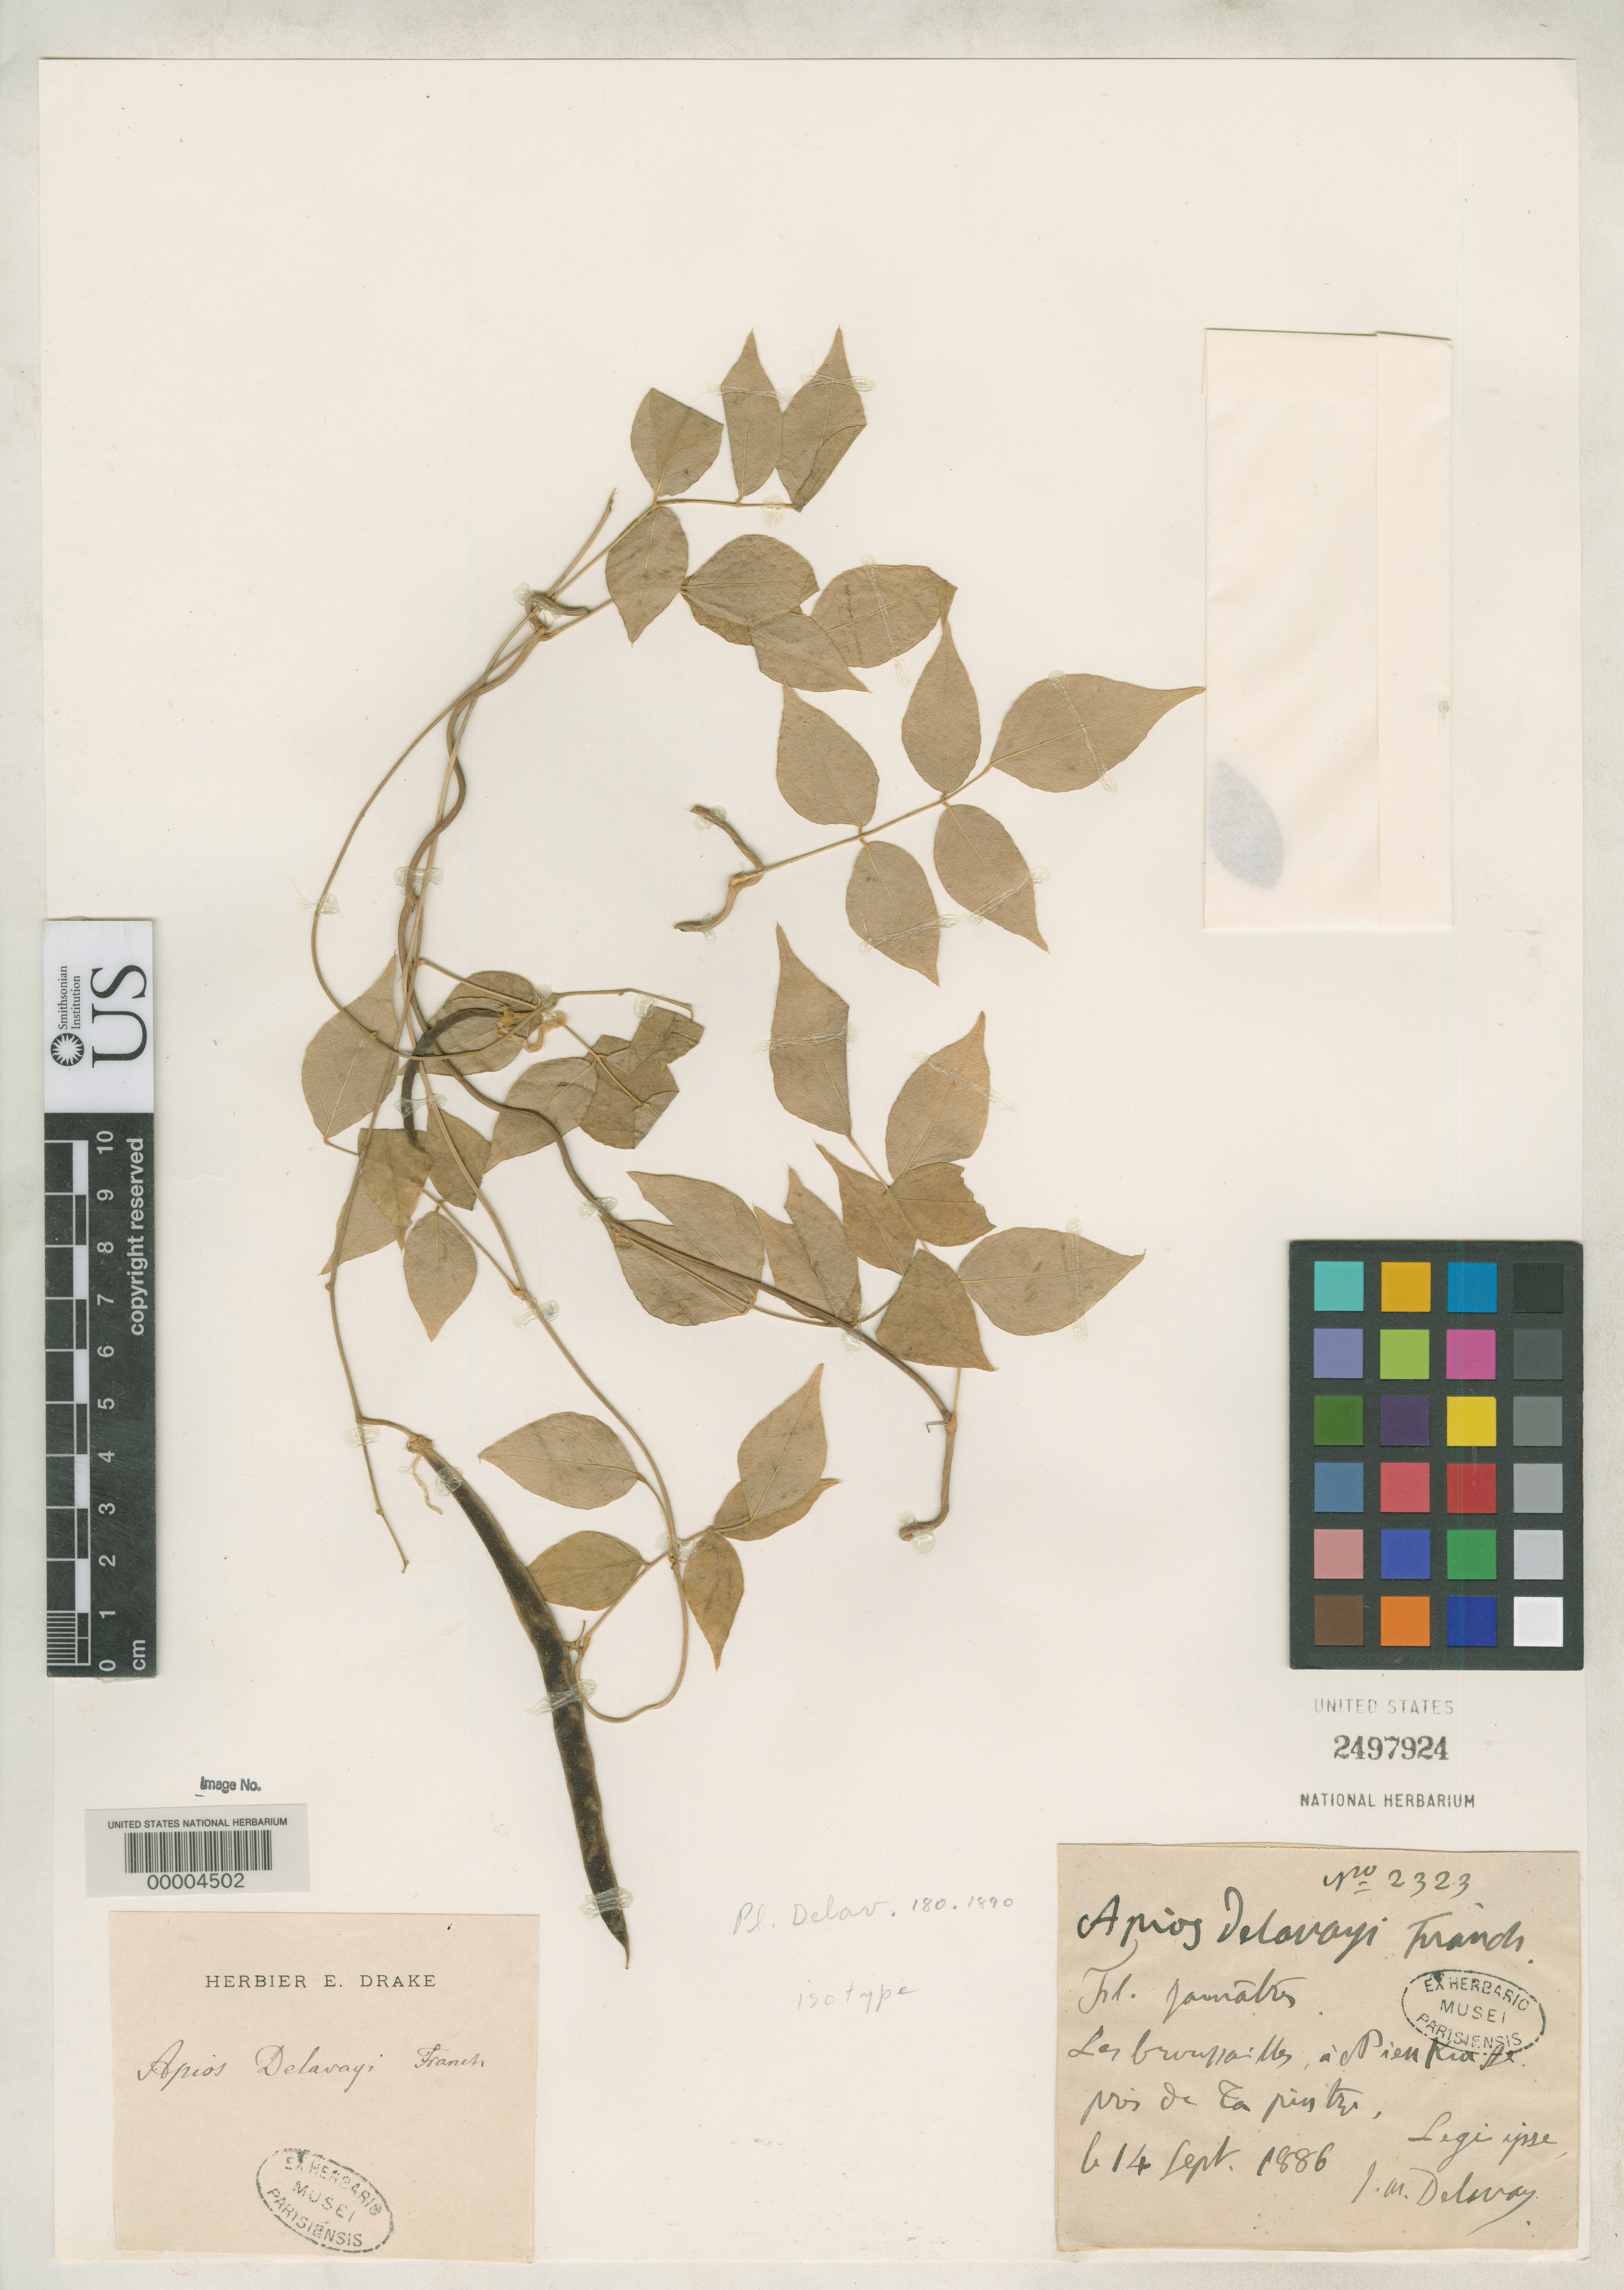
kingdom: Plantae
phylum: Tracheophyta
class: Magnoliopsida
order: Fabales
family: Fabaceae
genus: Apios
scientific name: Apios delavayi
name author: Franch.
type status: Isotype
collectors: P. Delavay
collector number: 2323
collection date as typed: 14 Sep 1885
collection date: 1885-09-14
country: China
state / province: Yunnan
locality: Nien-kia-se, Tapin-tse.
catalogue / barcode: US 2497924